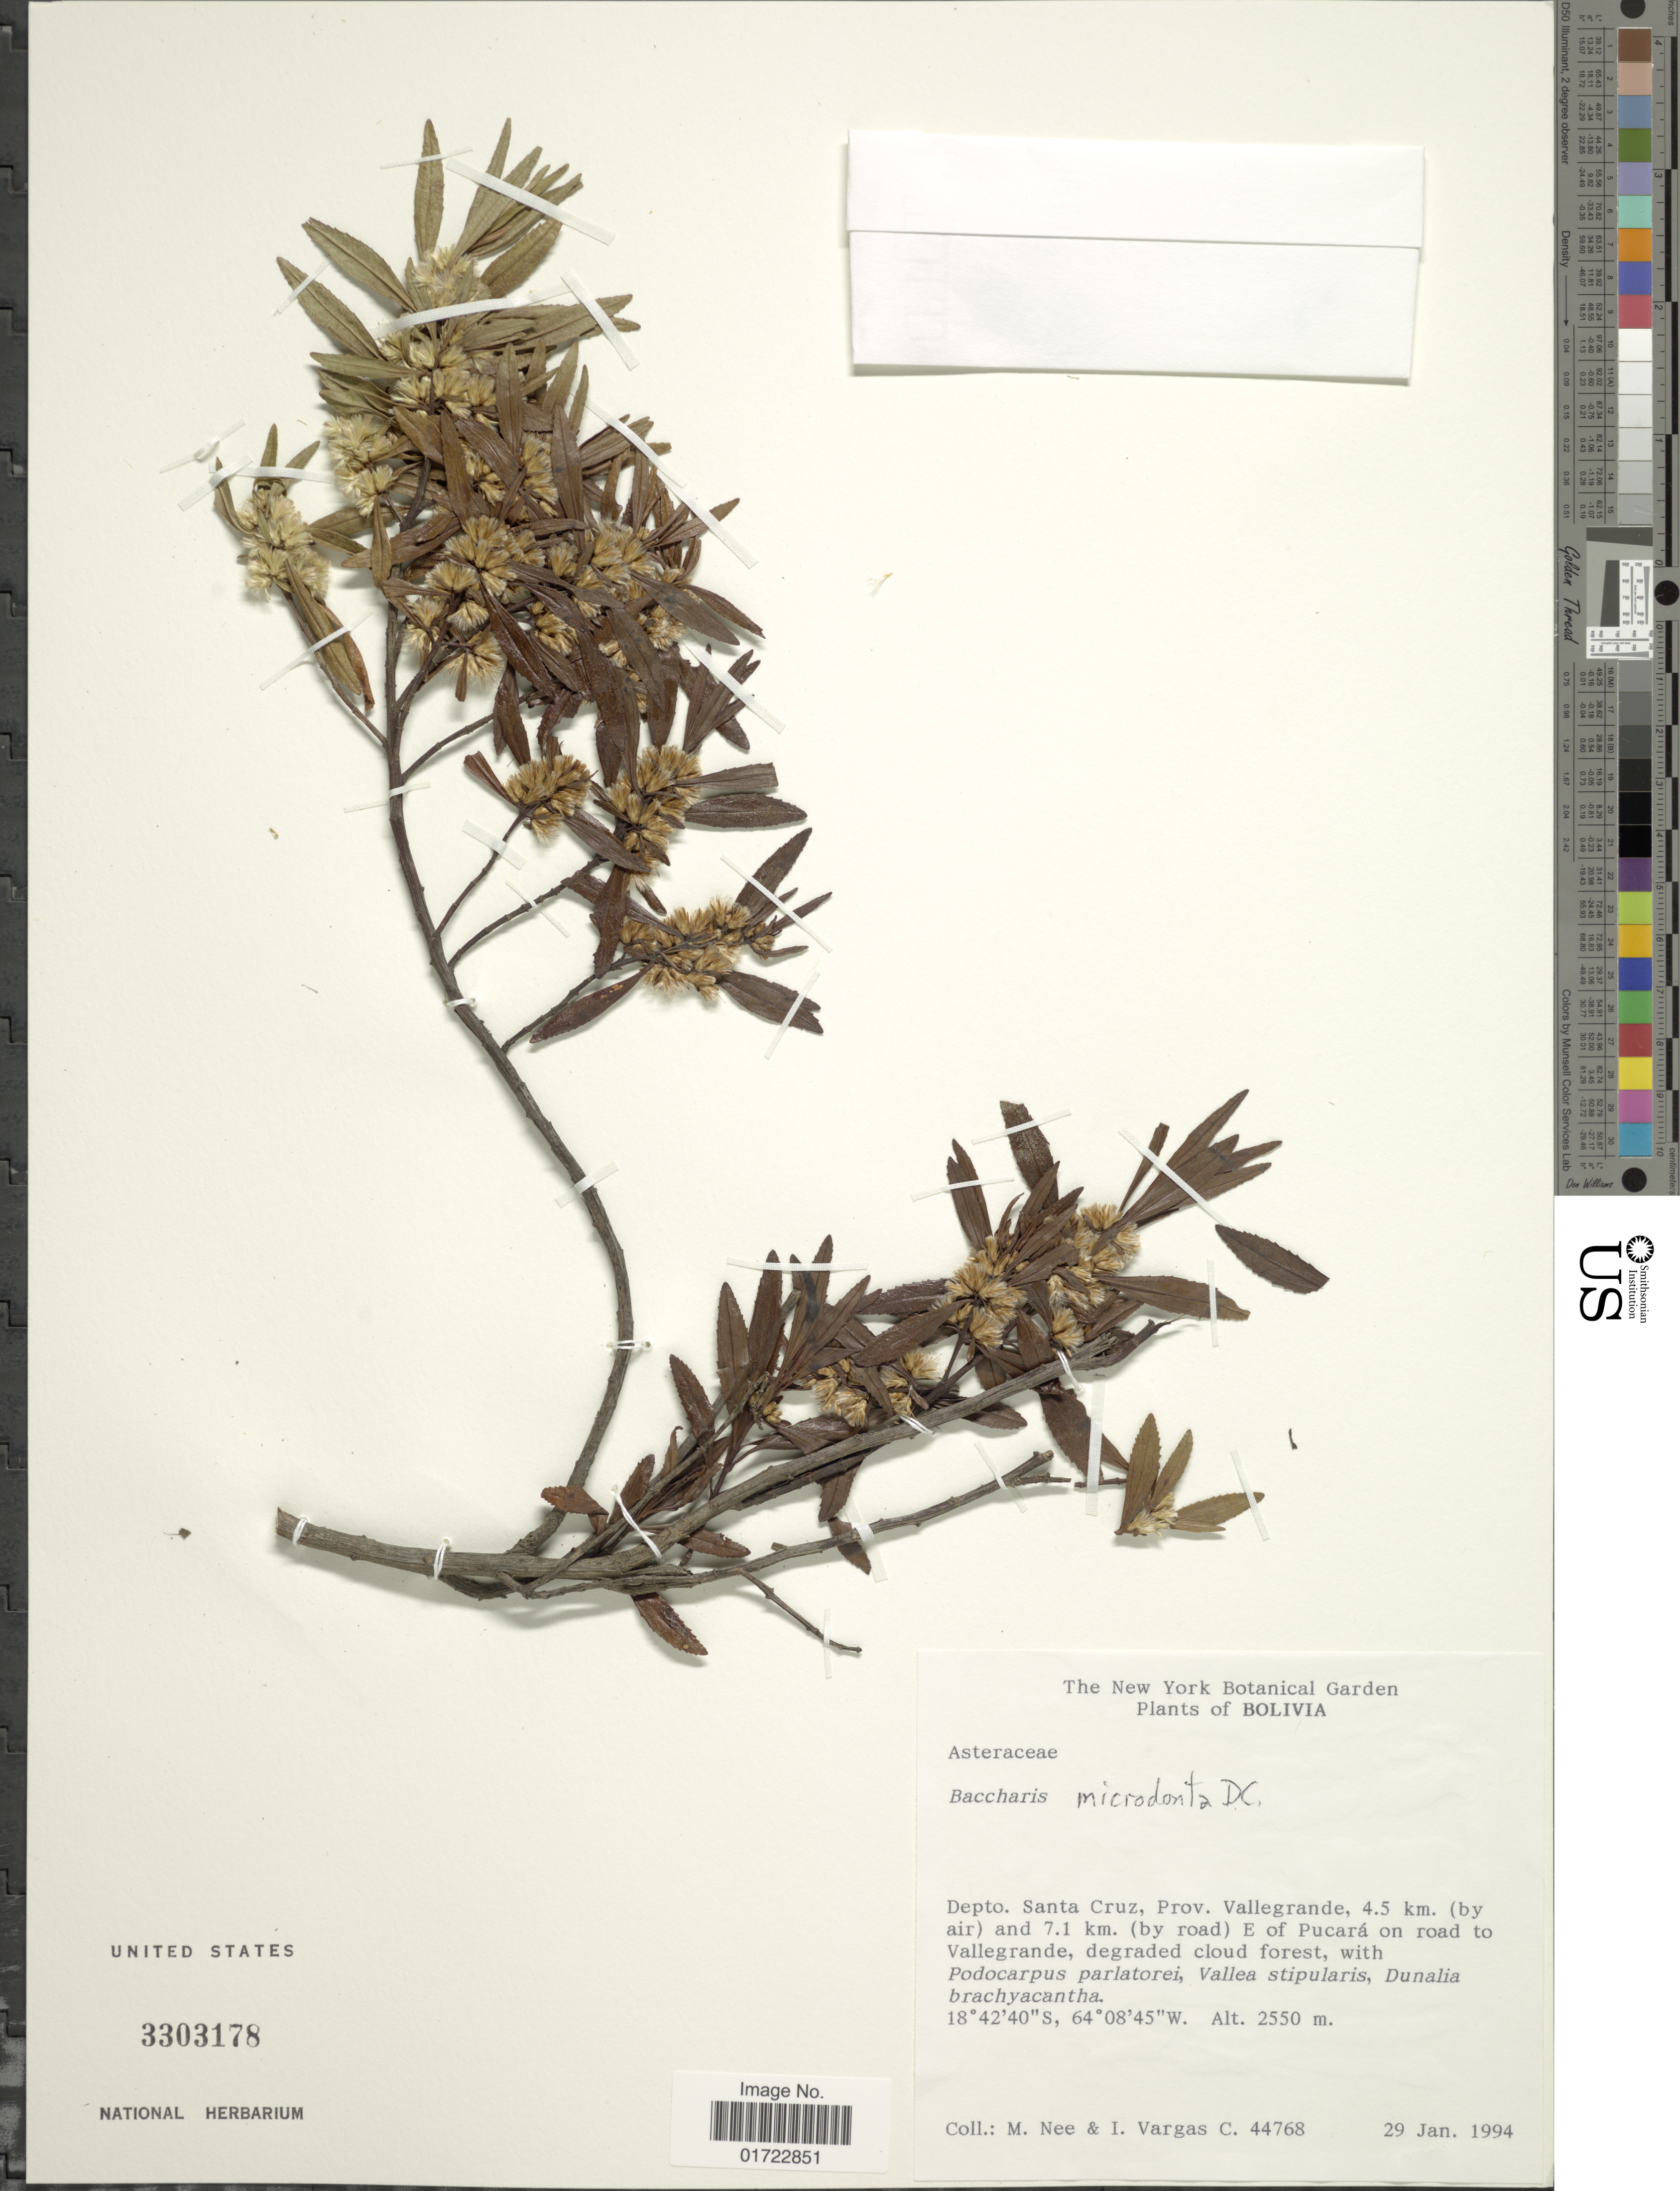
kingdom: Plantae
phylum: Tracheophyta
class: Magnoliopsida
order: Asterales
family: Asteraceae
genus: Baccharis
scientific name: Baccharis microdonta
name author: DC.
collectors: M. Nee & I. Vargas C.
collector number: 44768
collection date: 1994-01-29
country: Bolivia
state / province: Santa Cruz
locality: Prov. Vallegrande, 4.5 km. (by air) and 7.1 km. (by road) E of Pucará on road to Vallegrande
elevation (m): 2550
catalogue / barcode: US 3303178